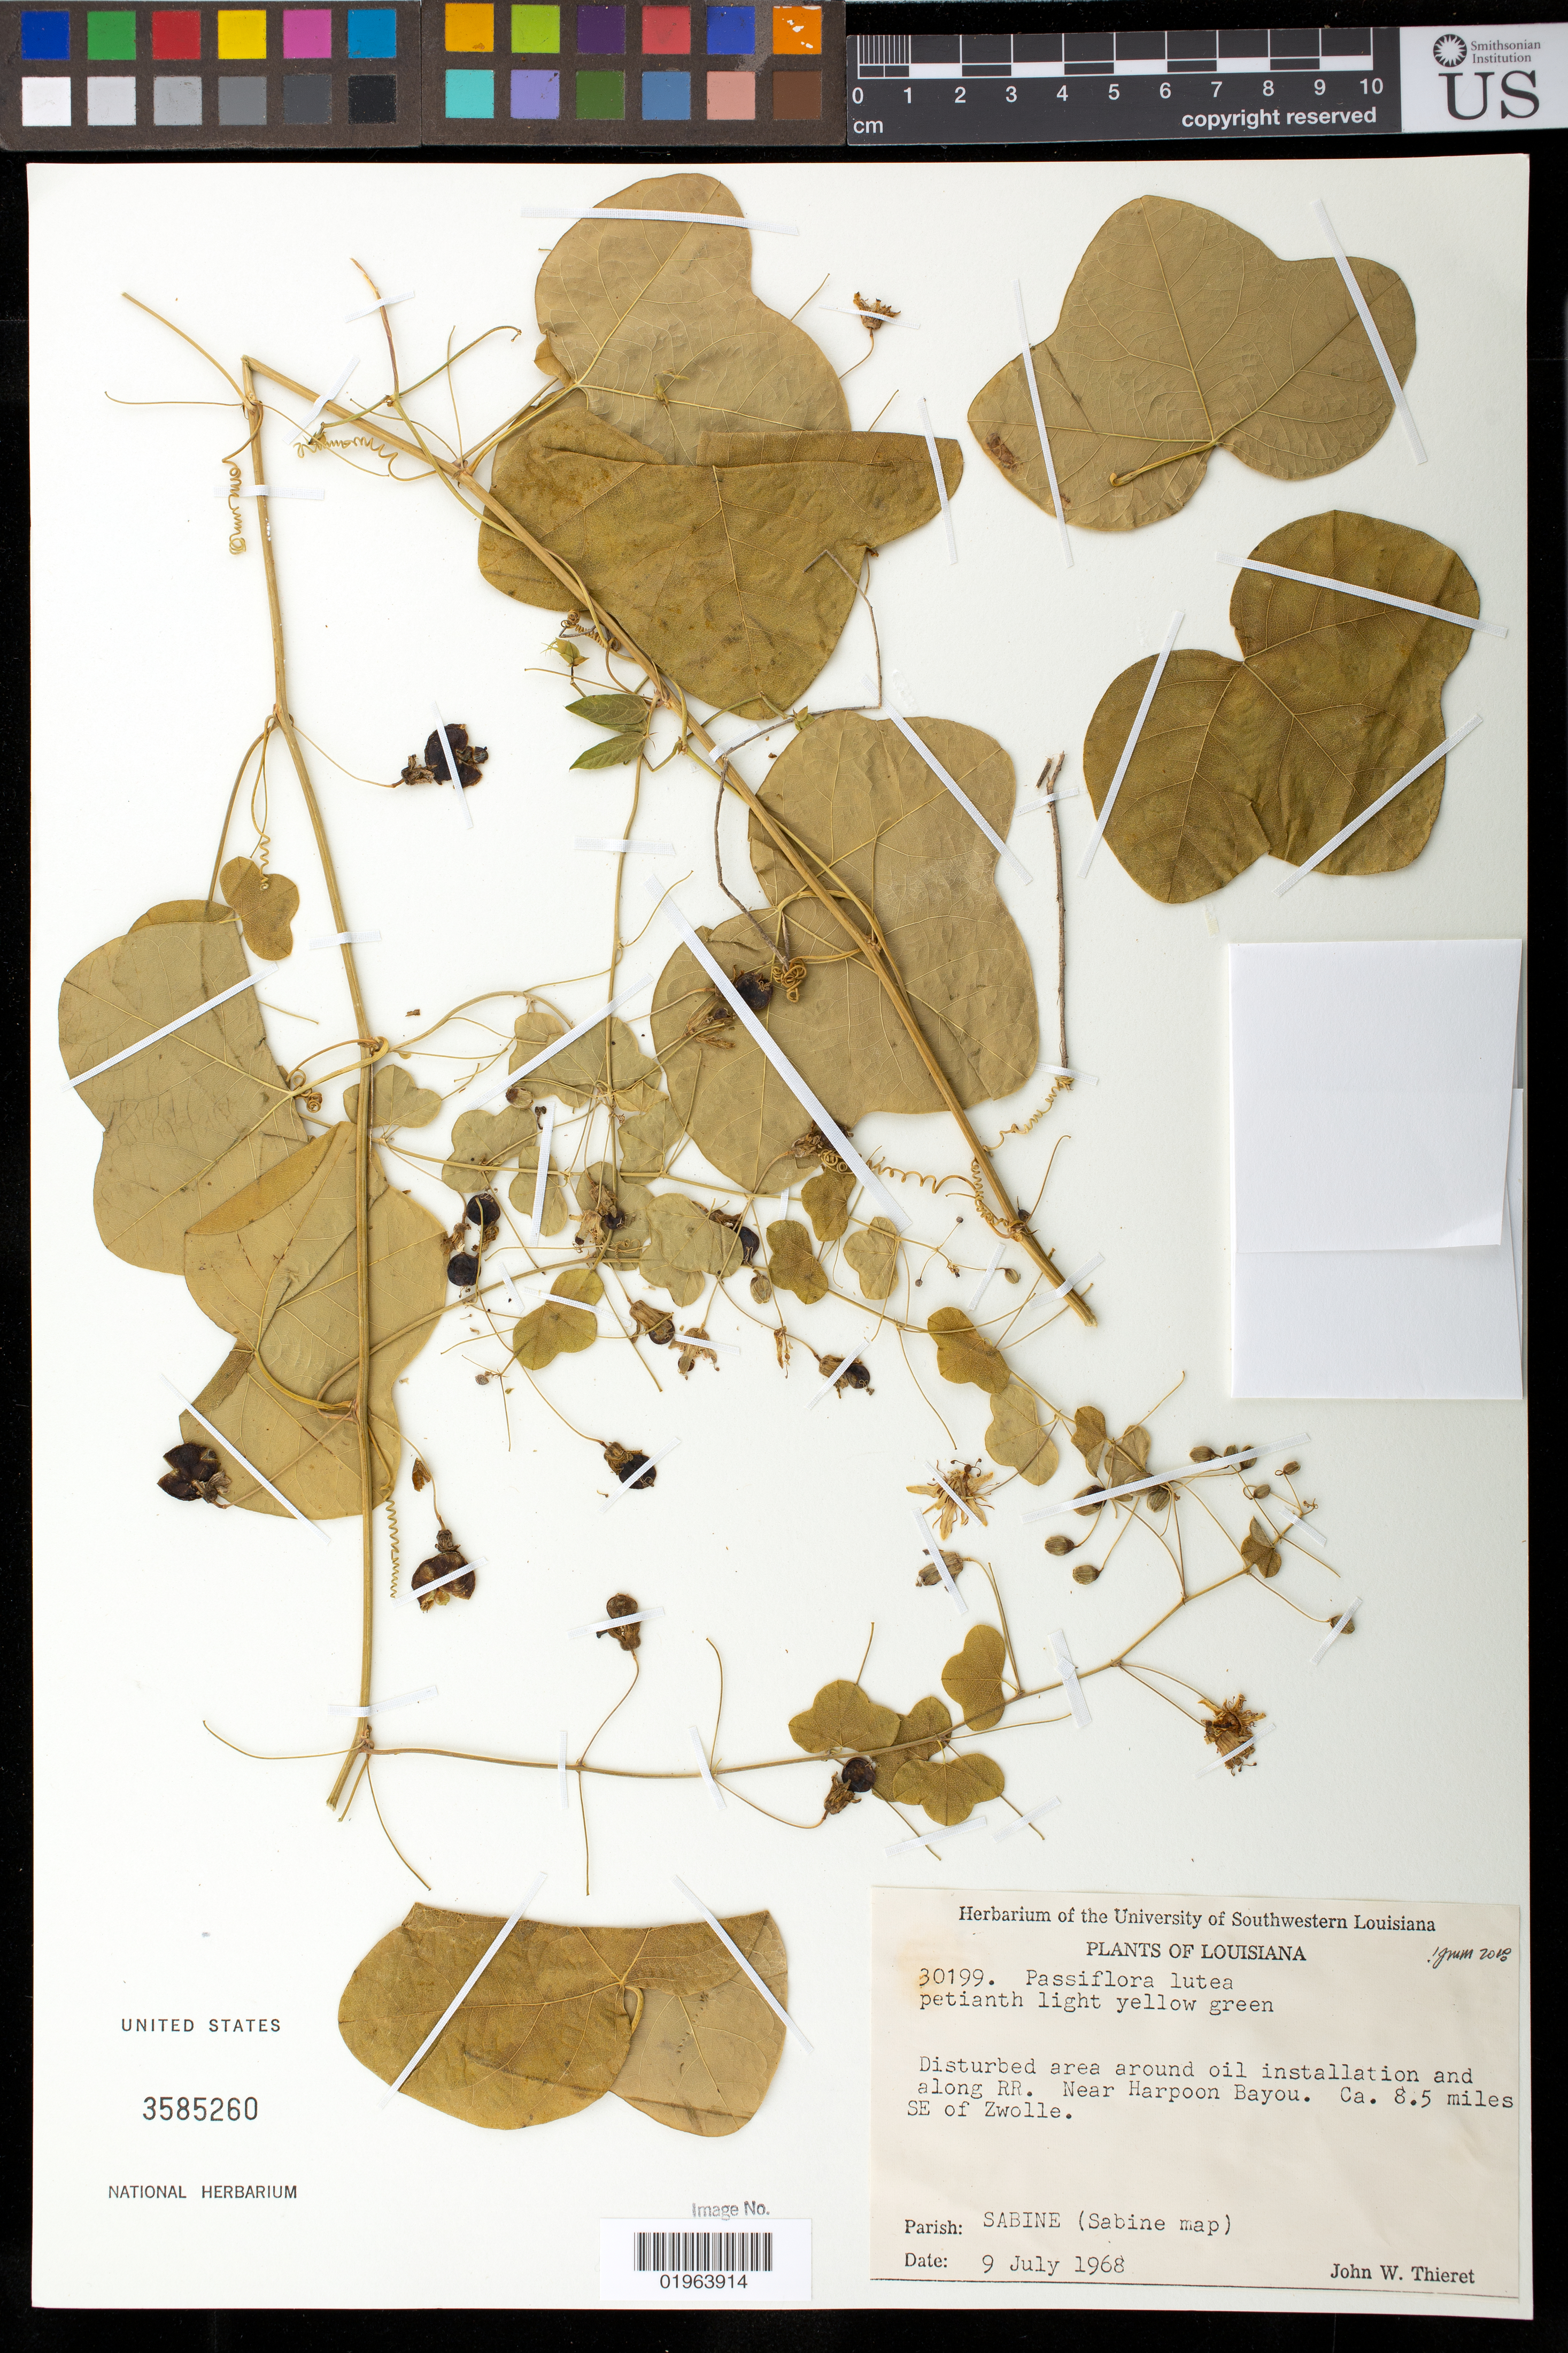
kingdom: Plantae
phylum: Tracheophyta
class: Magnoliopsida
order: Malpighiales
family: Passifloraceae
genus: Passiflora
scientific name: Passiflora lutea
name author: L.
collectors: J. W. Thieret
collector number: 30199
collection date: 1968-07-09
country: United States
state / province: Louisiana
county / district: Sabine Parish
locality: Disturbed area around oil installation and along RR, near Harpoon Bayou ca. 8.5 miles SE of Zwolle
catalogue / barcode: US 3585260